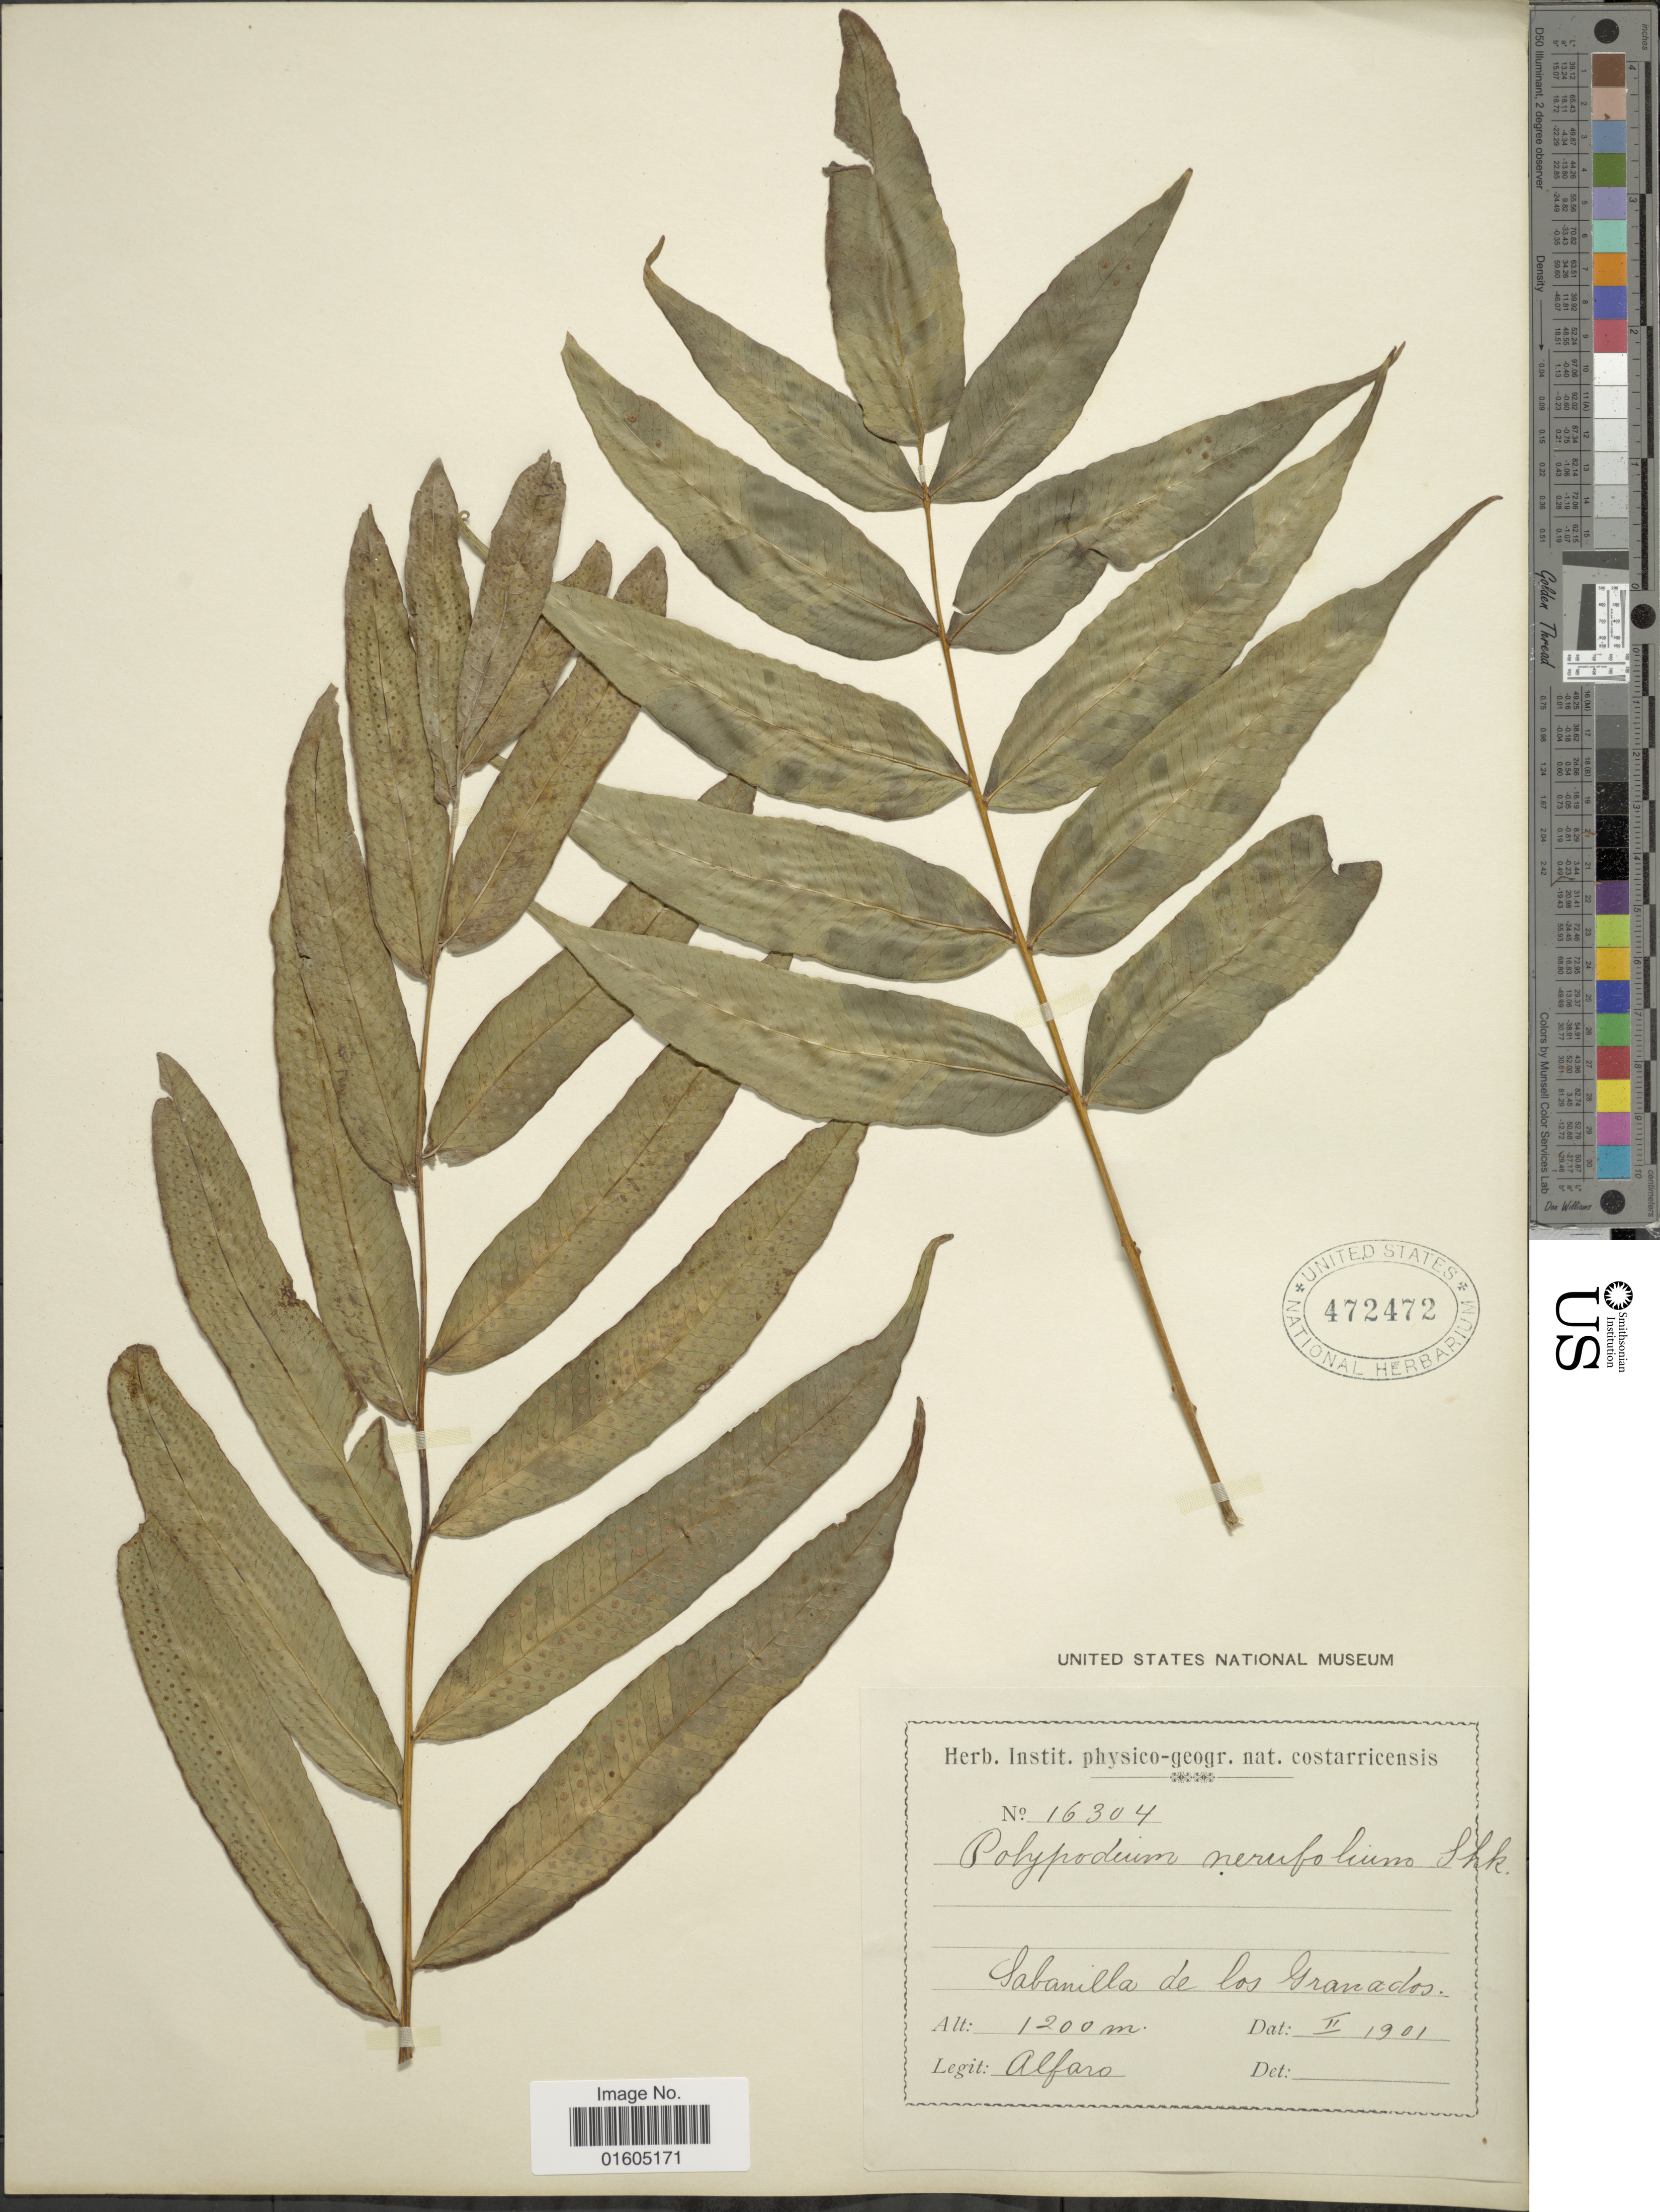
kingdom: Plantae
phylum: Tracheophyta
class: Polypodiopsida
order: Polypodiales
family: Polypodiaceae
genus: Serpocaulon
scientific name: Serpocaulon fraxinifolium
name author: (Jacq.) A.R. Sm.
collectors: Alfaro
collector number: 16304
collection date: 1901-02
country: Costa Rica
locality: Costarricensis. Sabanilla de los Granados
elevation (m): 1200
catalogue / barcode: US 472472